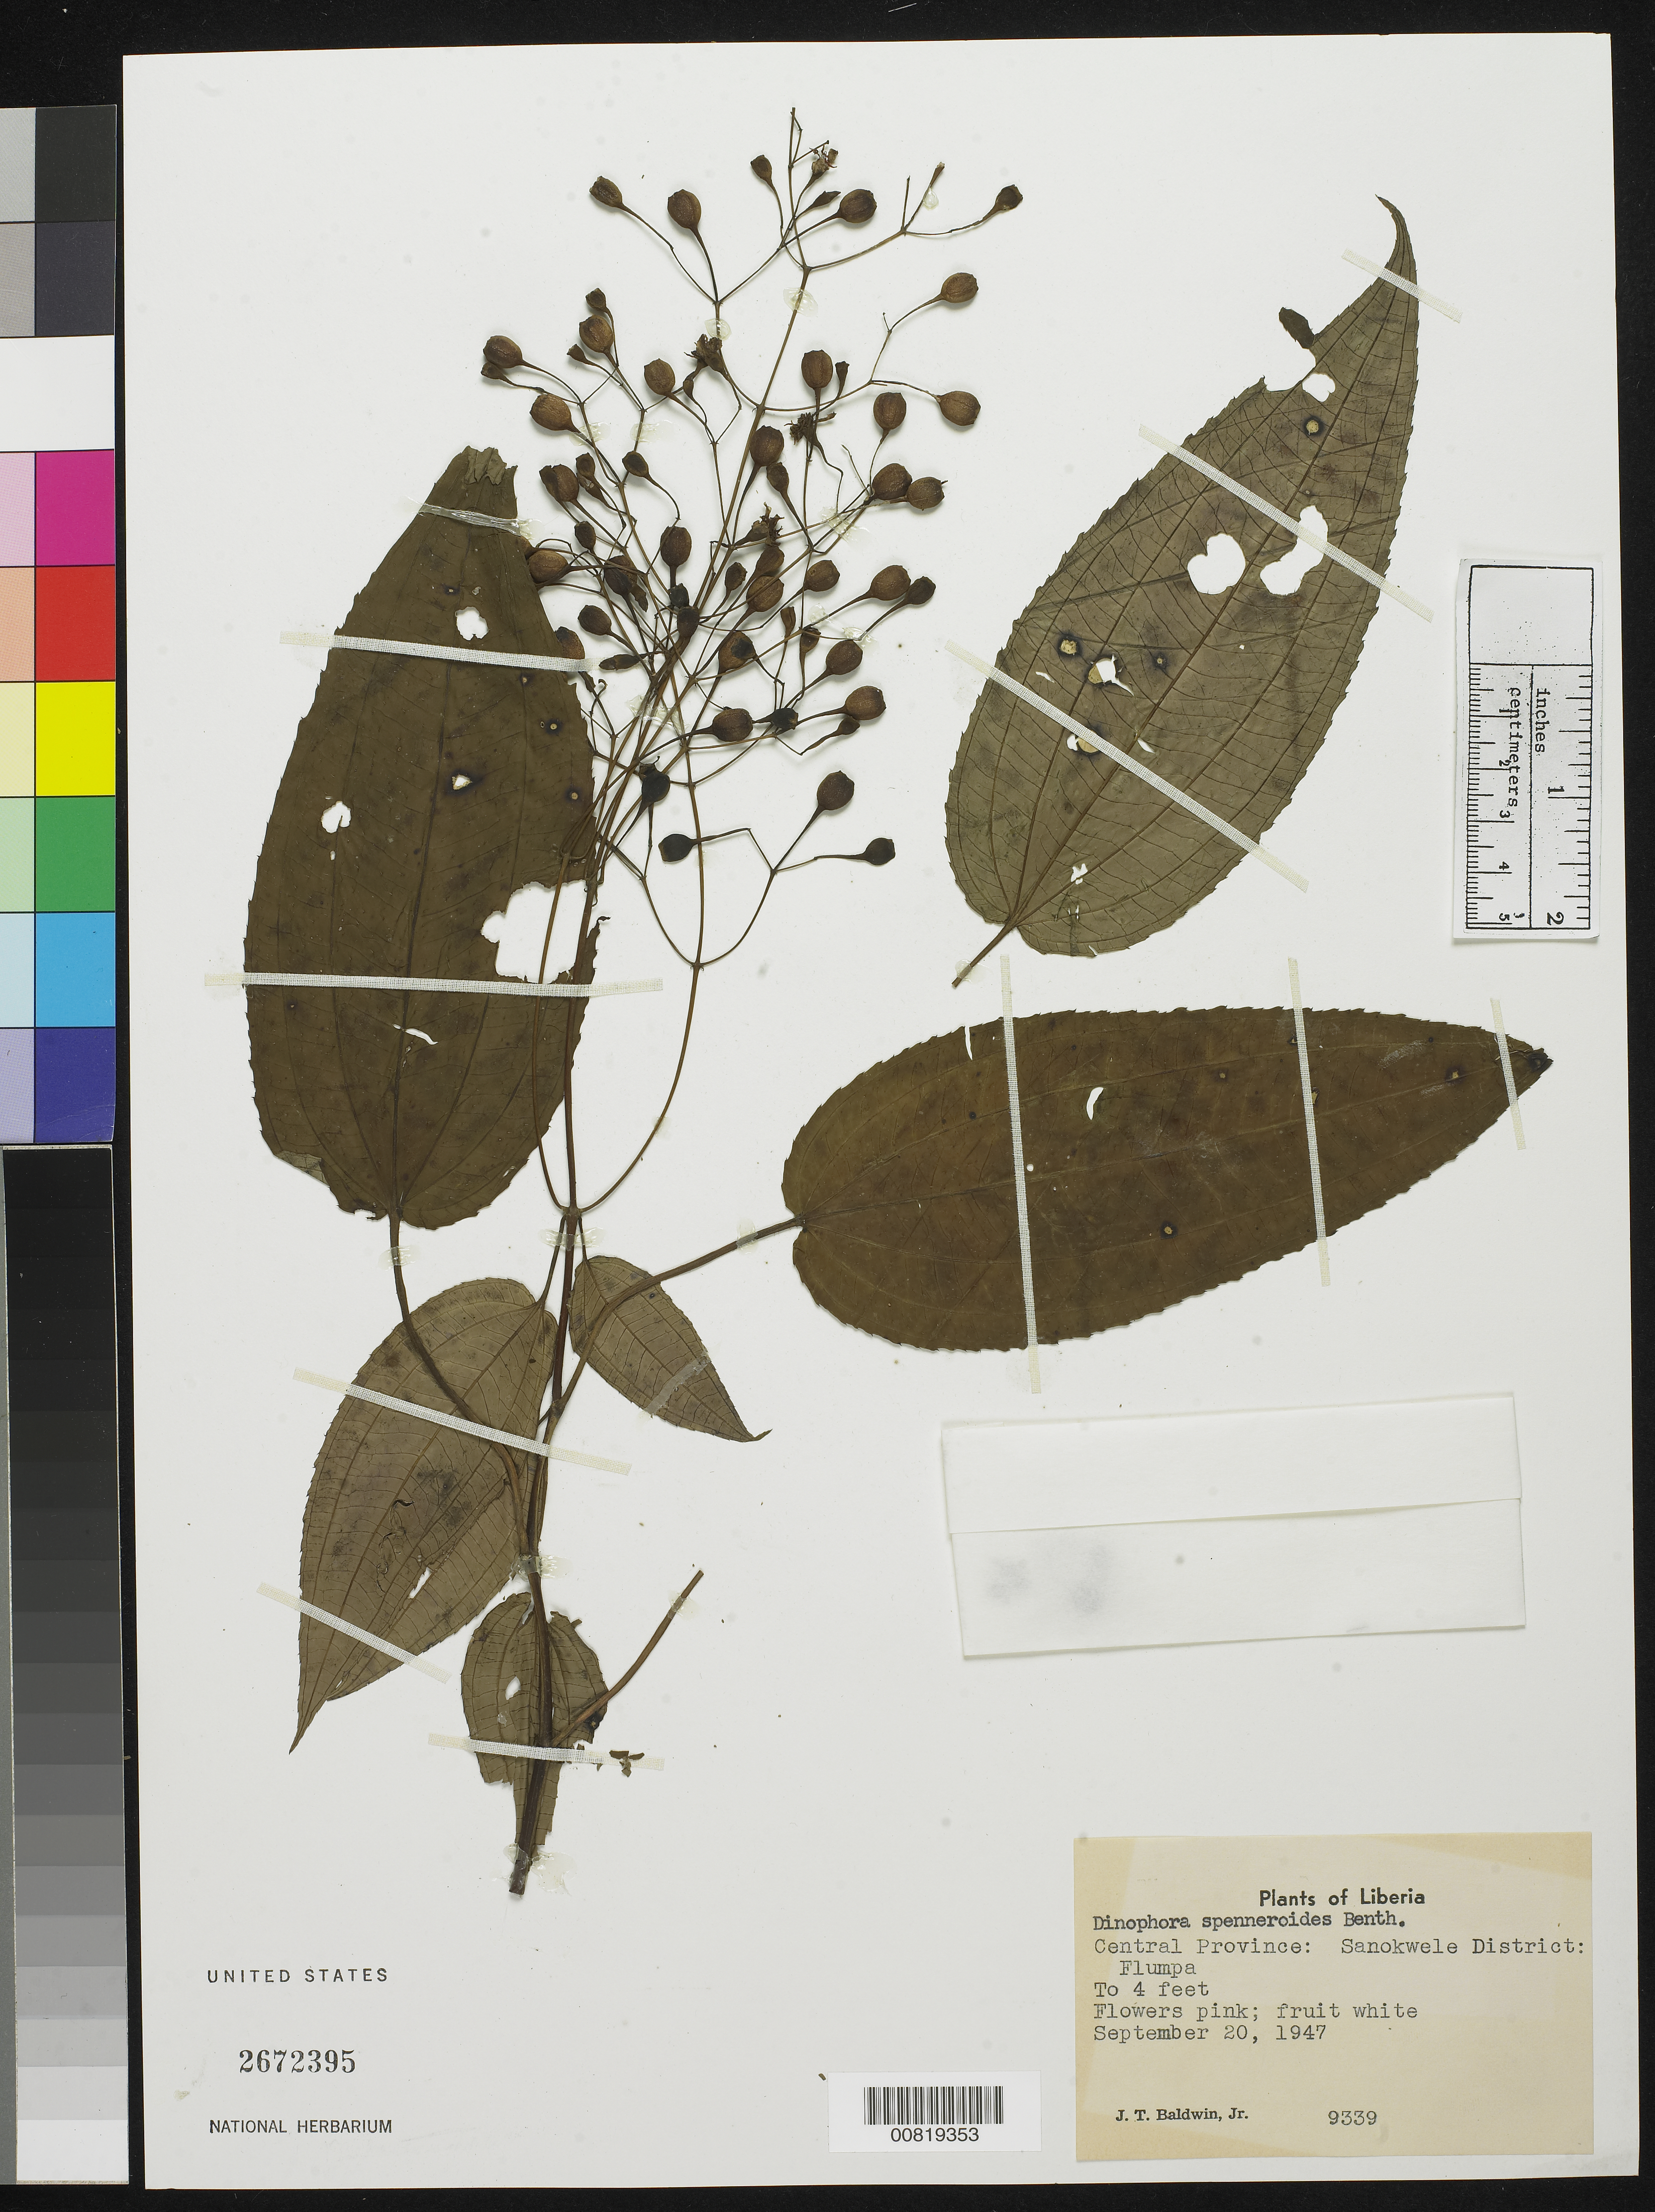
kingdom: Plantae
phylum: Tracheophyta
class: Magnoliopsida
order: Myrtales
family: Melastomataceae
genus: Dinophora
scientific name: Dinophora spenneroides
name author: Benth.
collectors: J. T. Baldwin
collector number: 9339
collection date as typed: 20 Sep 1947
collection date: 1947-09-20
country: Liberia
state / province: Nimba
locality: Central Province: Sanokwele District, Flumpa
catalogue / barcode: US 2672395